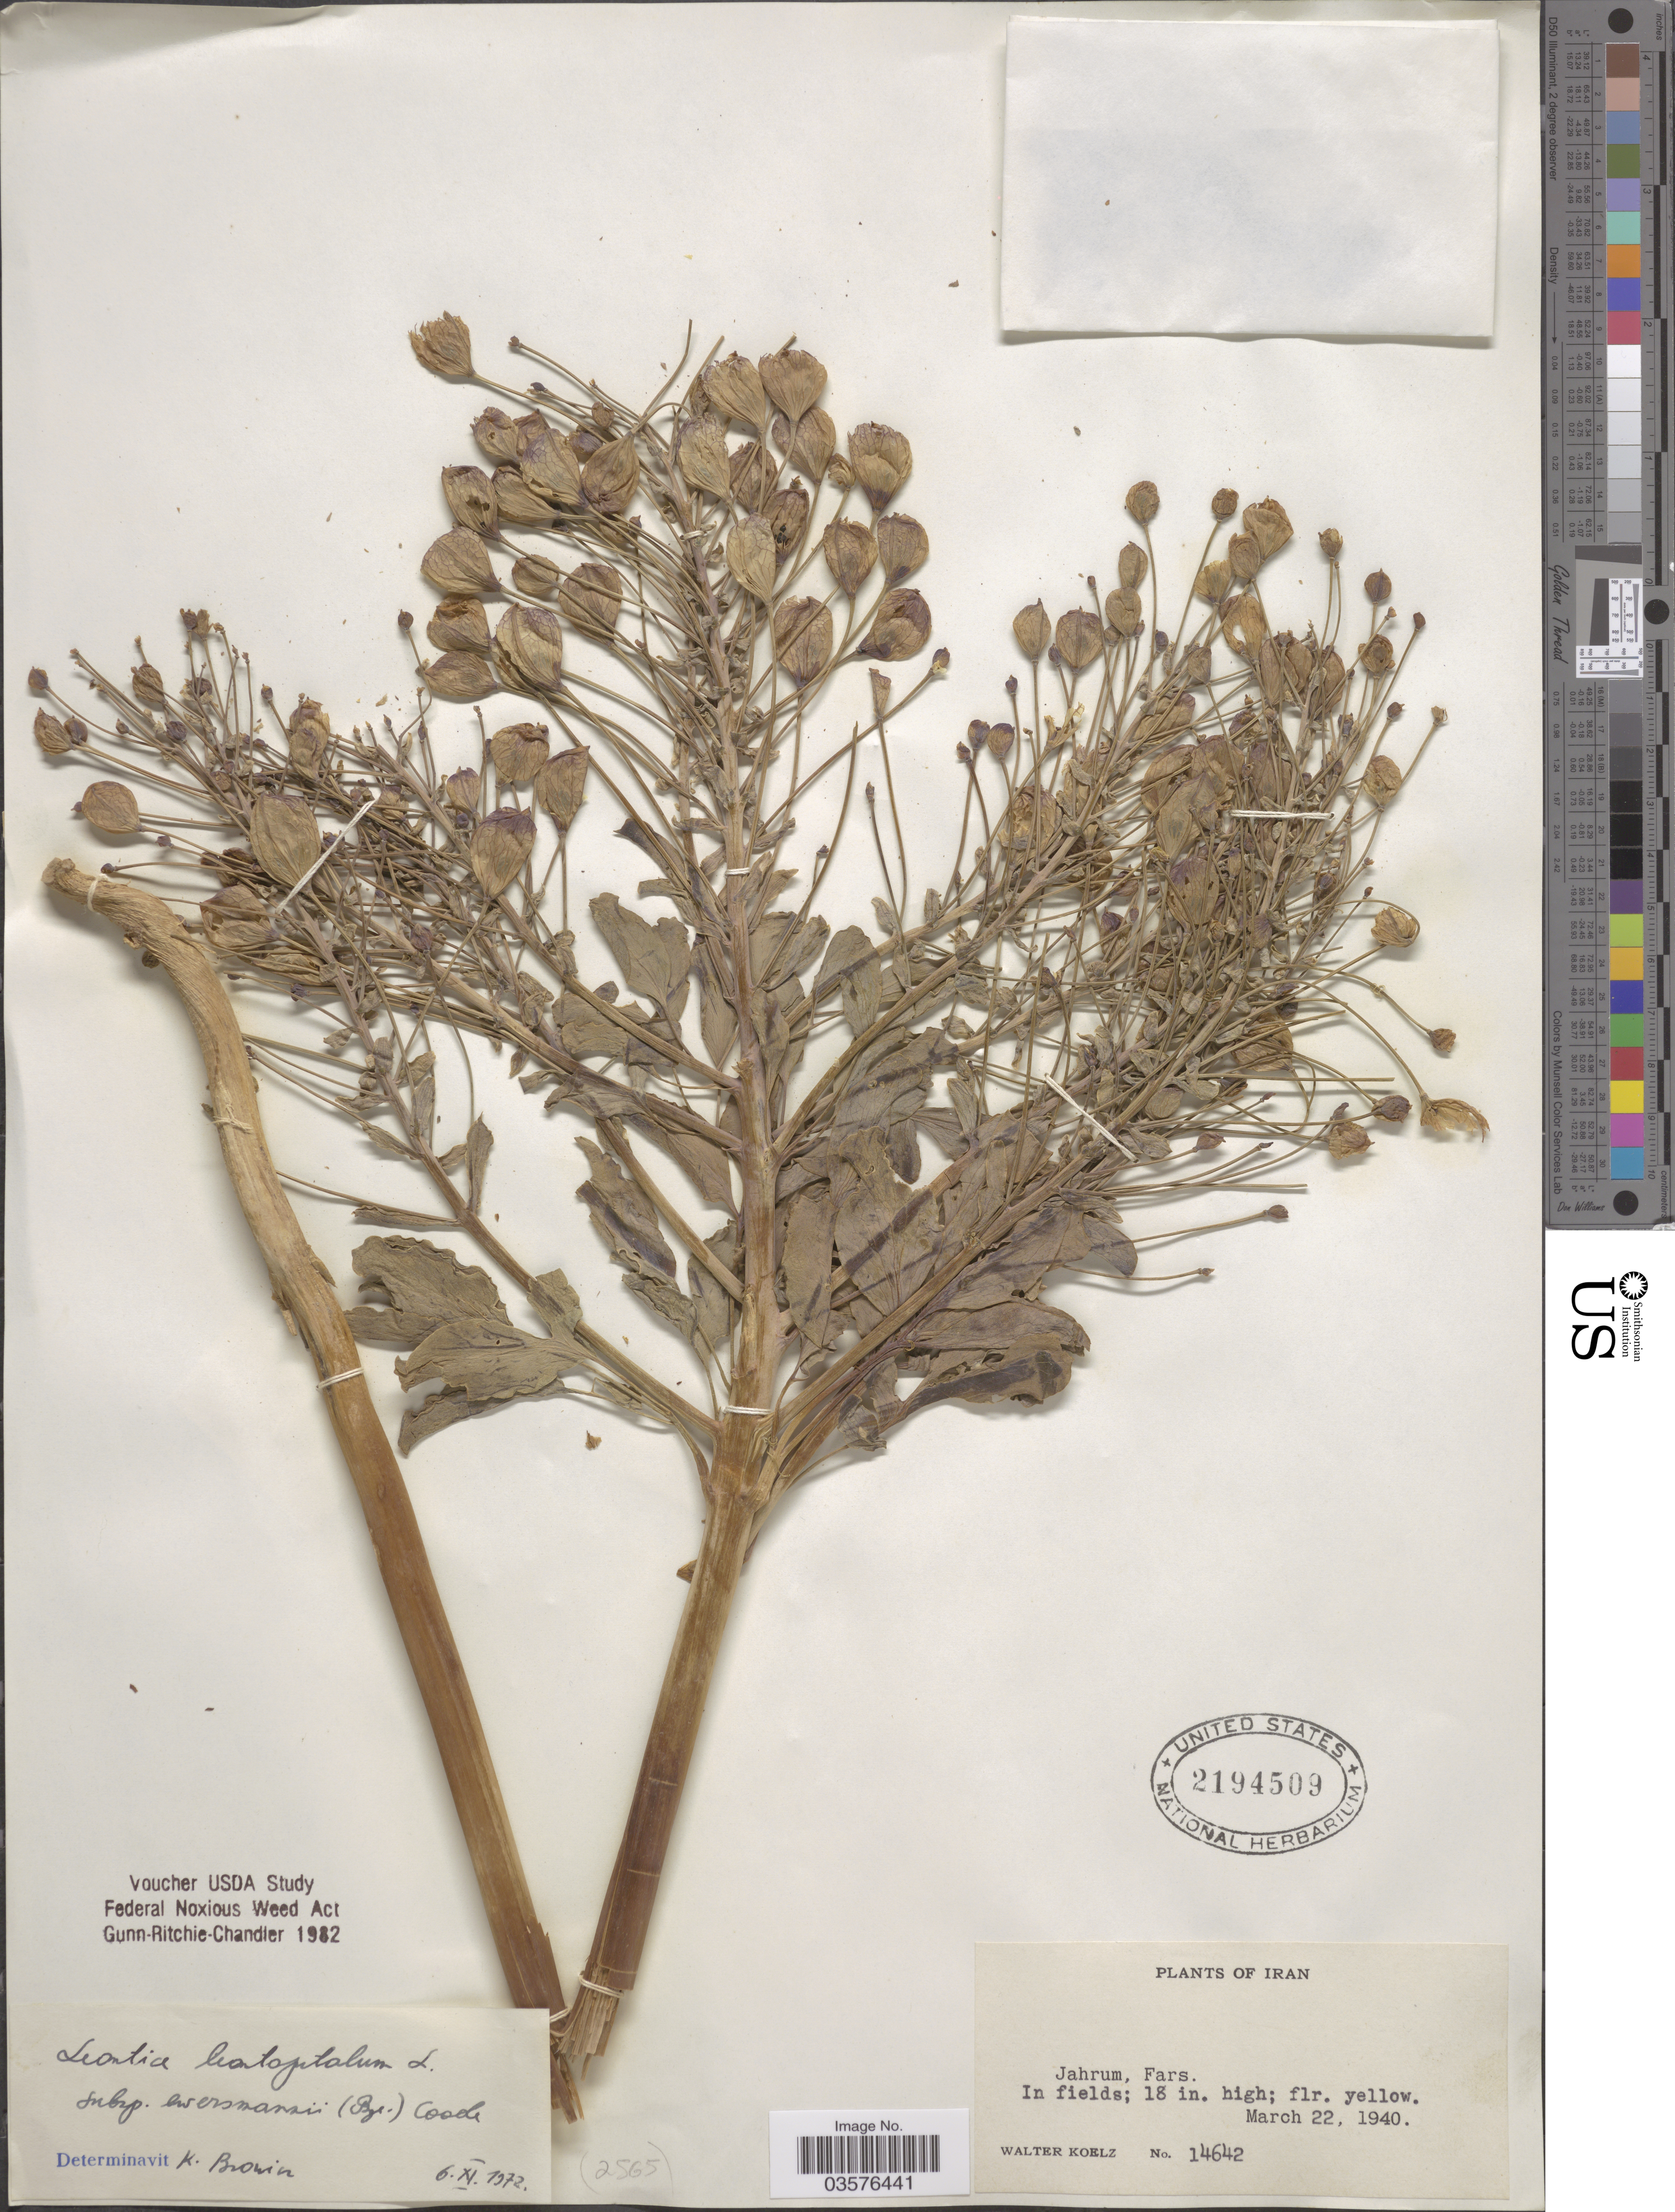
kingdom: Plantae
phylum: Tracheophyta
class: Magnoliopsida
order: Ranunculales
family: Berberidaceae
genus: Leontice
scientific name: Leontice leontopetalum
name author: L.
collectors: W. N. Koelz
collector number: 14642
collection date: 1940-03-22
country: Iran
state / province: Fars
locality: Jahrum.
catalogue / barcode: US 2194509